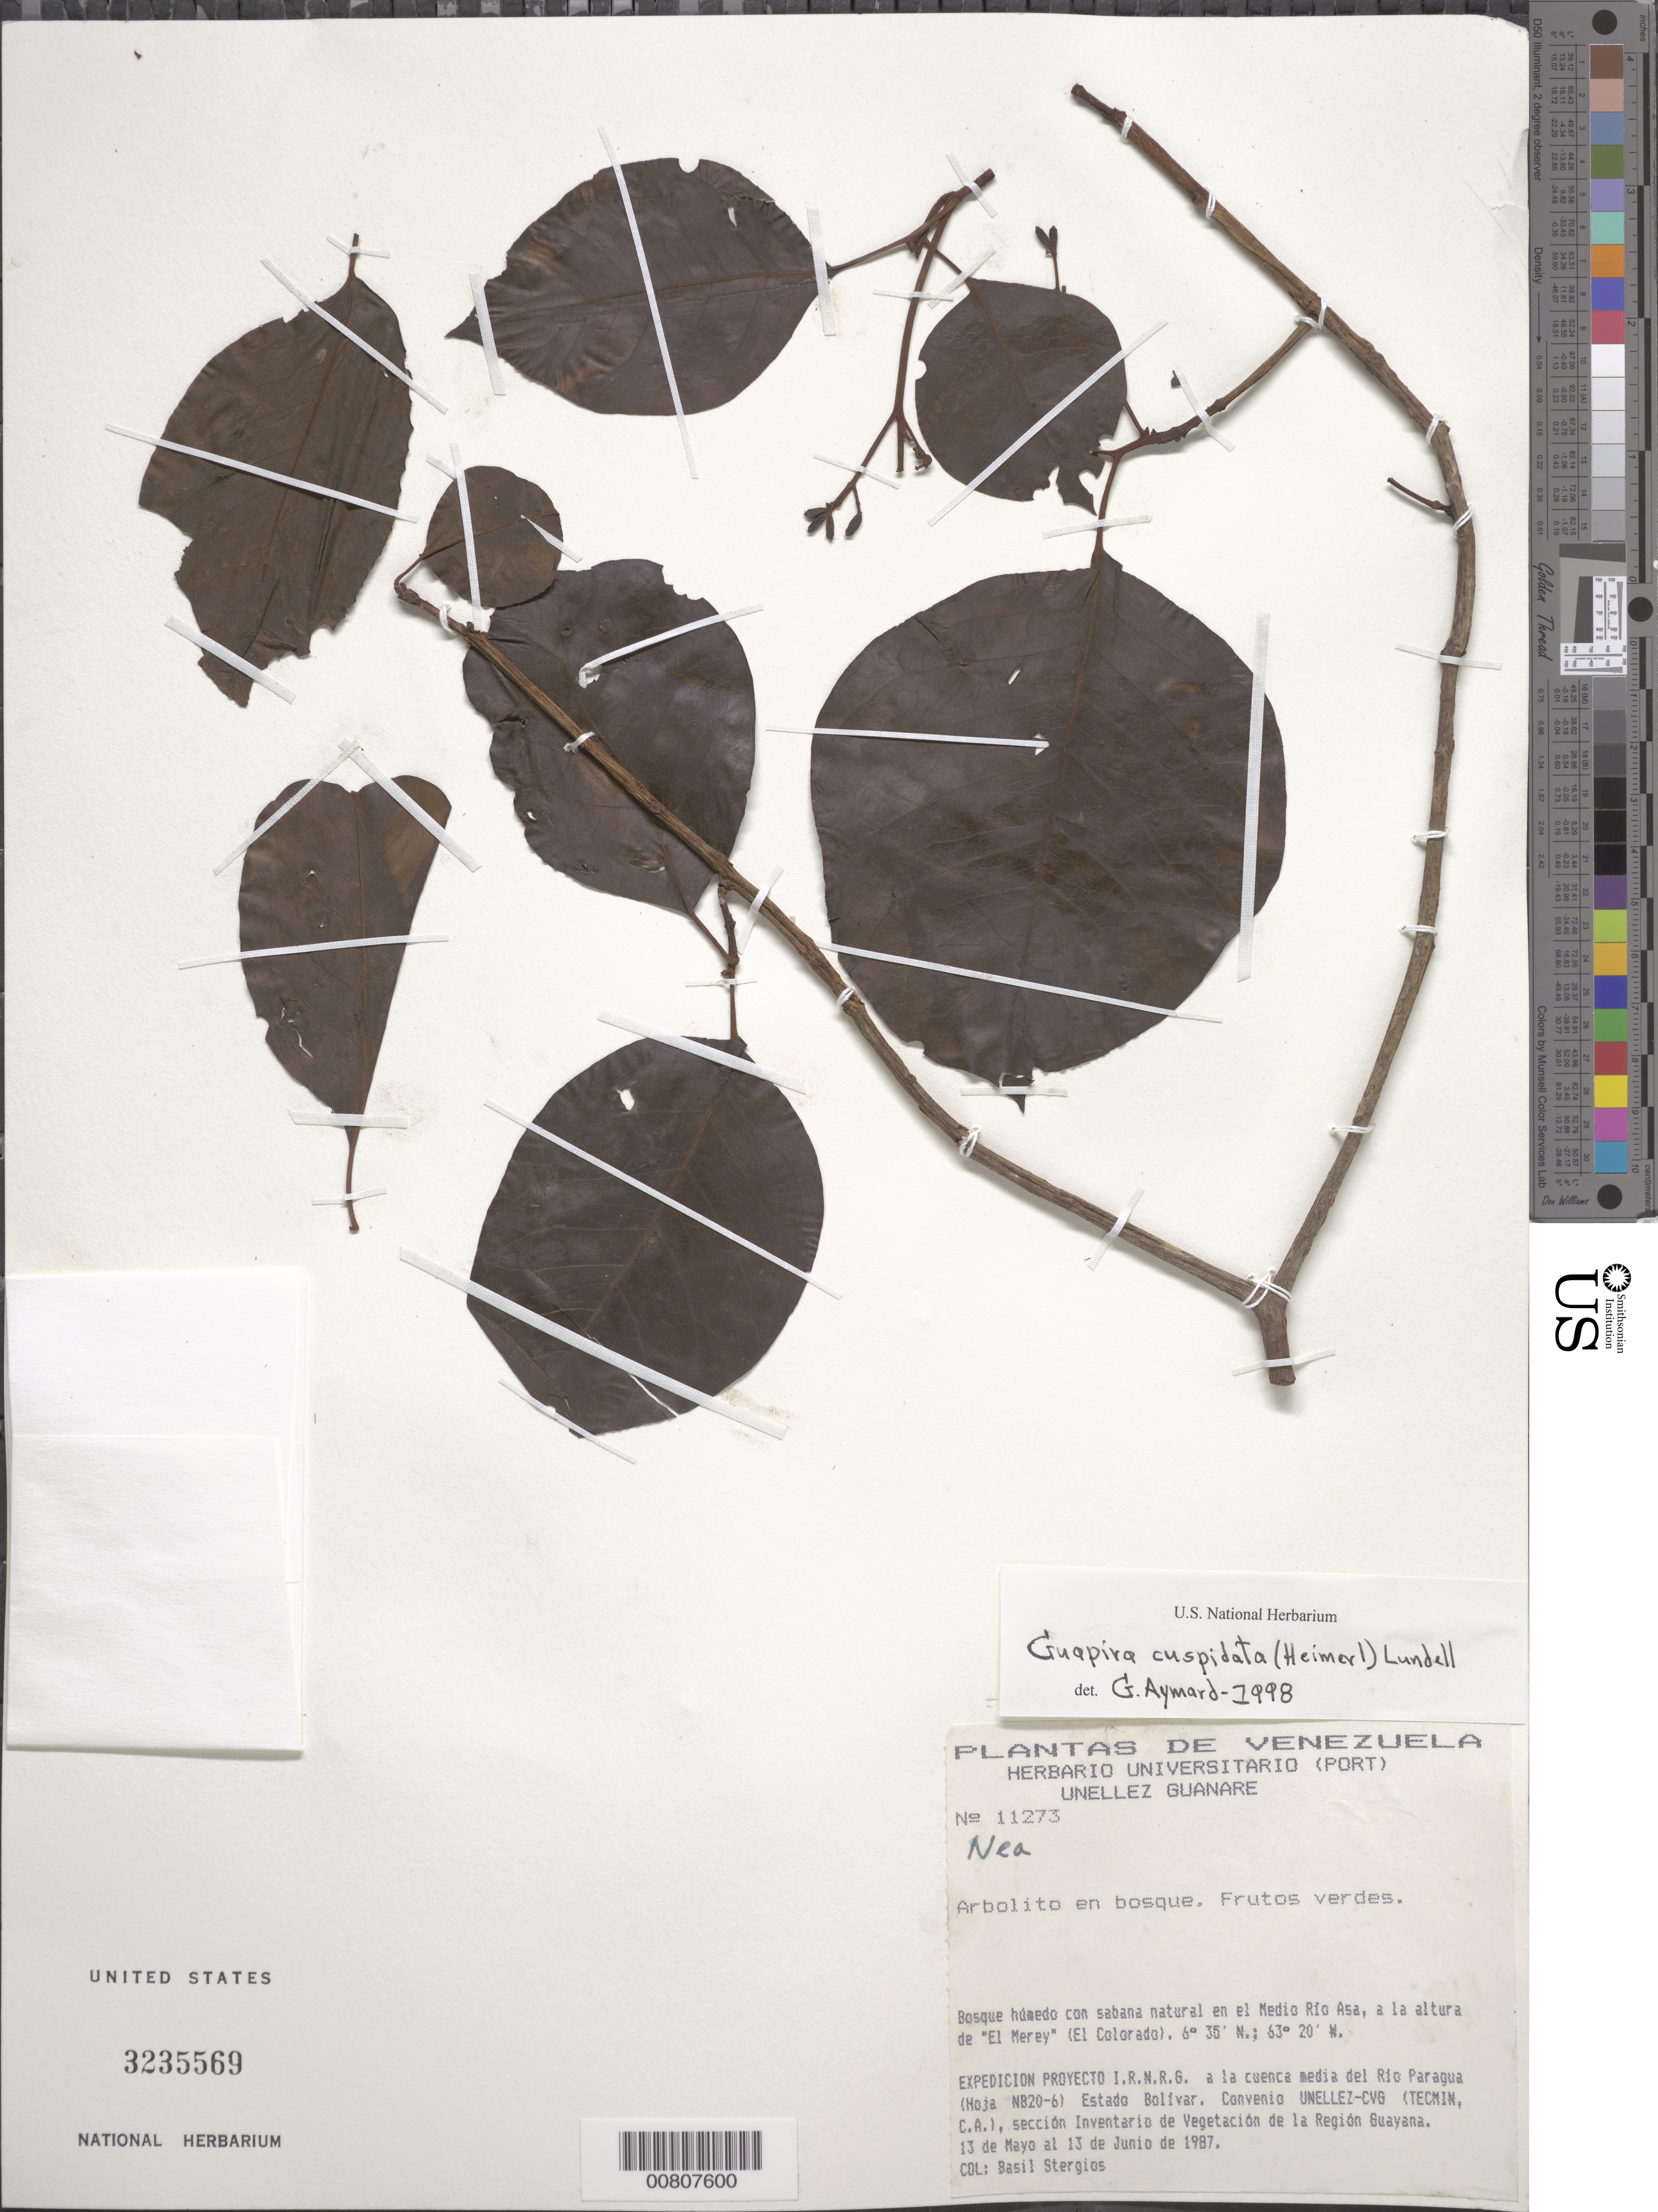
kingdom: Plantae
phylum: Tracheophyta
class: Magnoliopsida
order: Caryophyllales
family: Nyctaginaceae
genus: Guapira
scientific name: Guapira cuspidata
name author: (Heimerl) Lundell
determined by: Aymard C., G. A., (PORT), Univ. Nac. Exp. de los Llanos Ezequiel Zamora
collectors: B. G. Stergios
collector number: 11273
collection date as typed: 13-May-87 to 13-Jun-87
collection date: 1987-05-13/1987-06-13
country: Venezuela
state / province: Bolívar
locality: Medio Río Asa, "El Merey" (El Colorado); Río Paragua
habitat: Bosque humedo con sabana natural; en bosque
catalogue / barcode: US 3235569